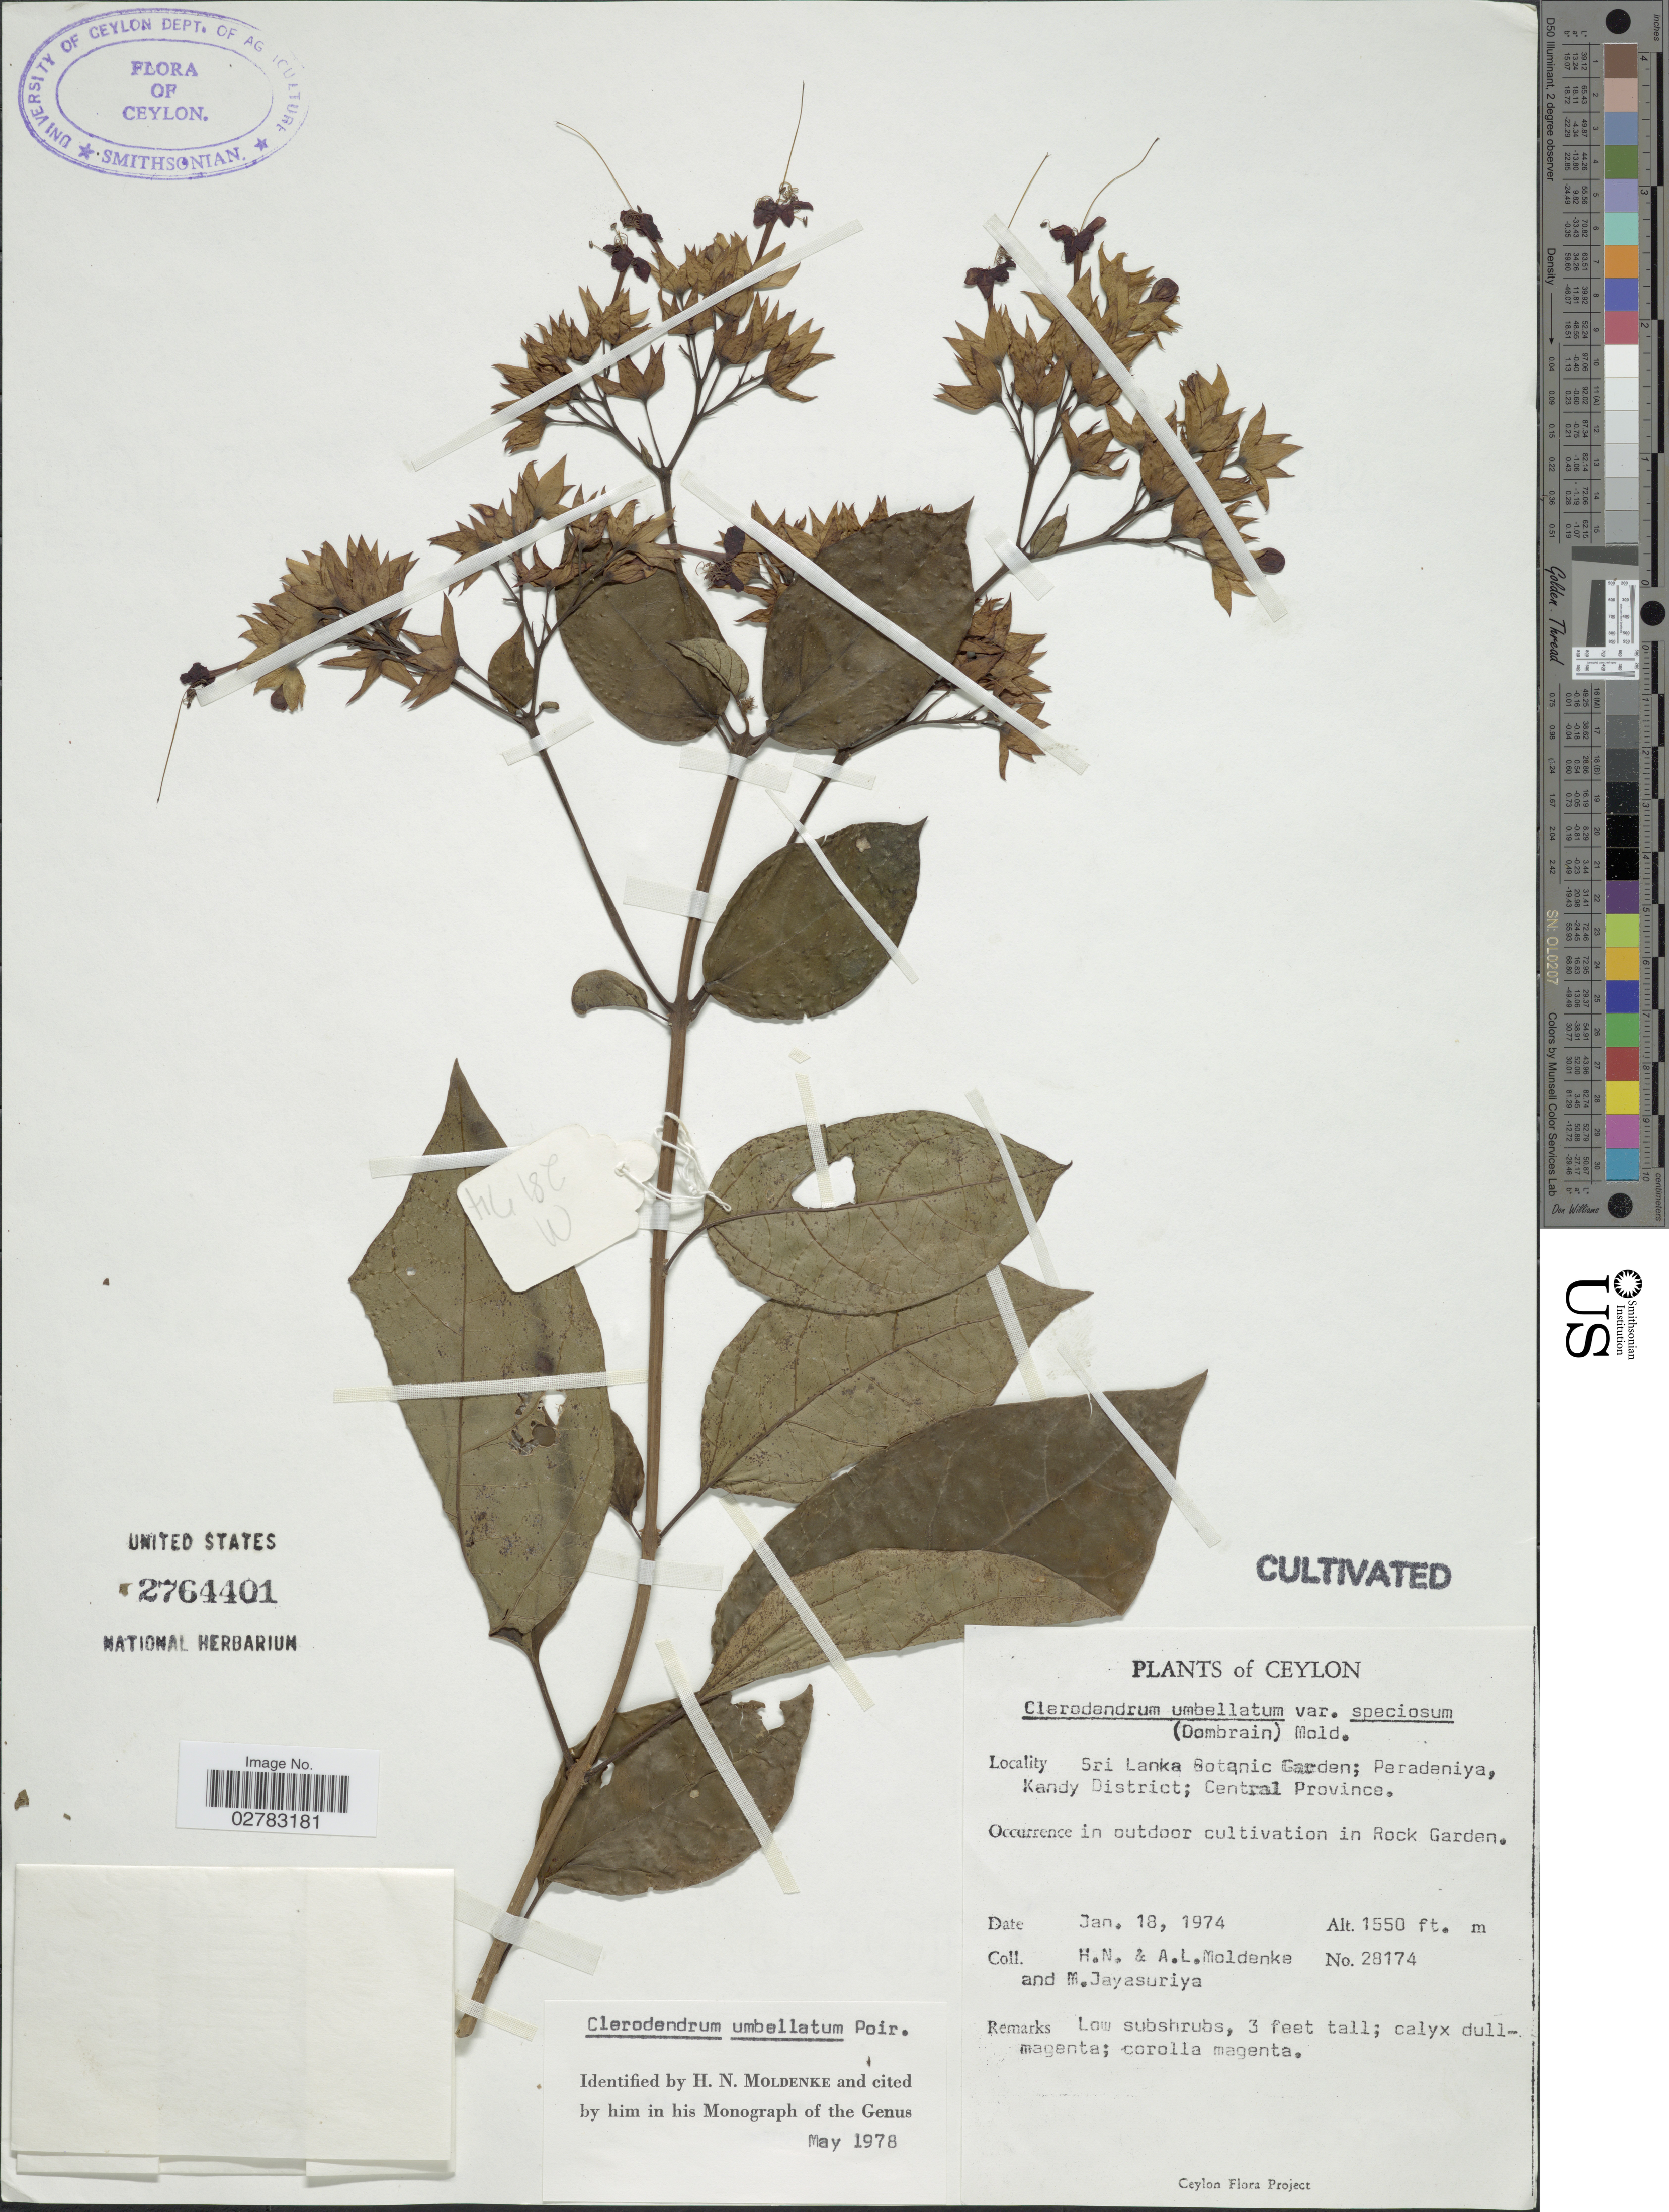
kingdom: Plantae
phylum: Tracheophyta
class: Magnoliopsida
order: Lamiales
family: Lamiaceae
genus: Clerodendrum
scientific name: Clerodendrum umbellatum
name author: Poir.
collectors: H. N. Moldenke, A. L. Moldenke & M. Jayasuriya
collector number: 28174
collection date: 1974-01-18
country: Sri Lanka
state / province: Central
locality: Ceylon. Sri Lanka Botanic Garden; Peradeniya; Kandy District. In outdoor cultivation in Rock Garden.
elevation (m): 472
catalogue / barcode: US 2764401